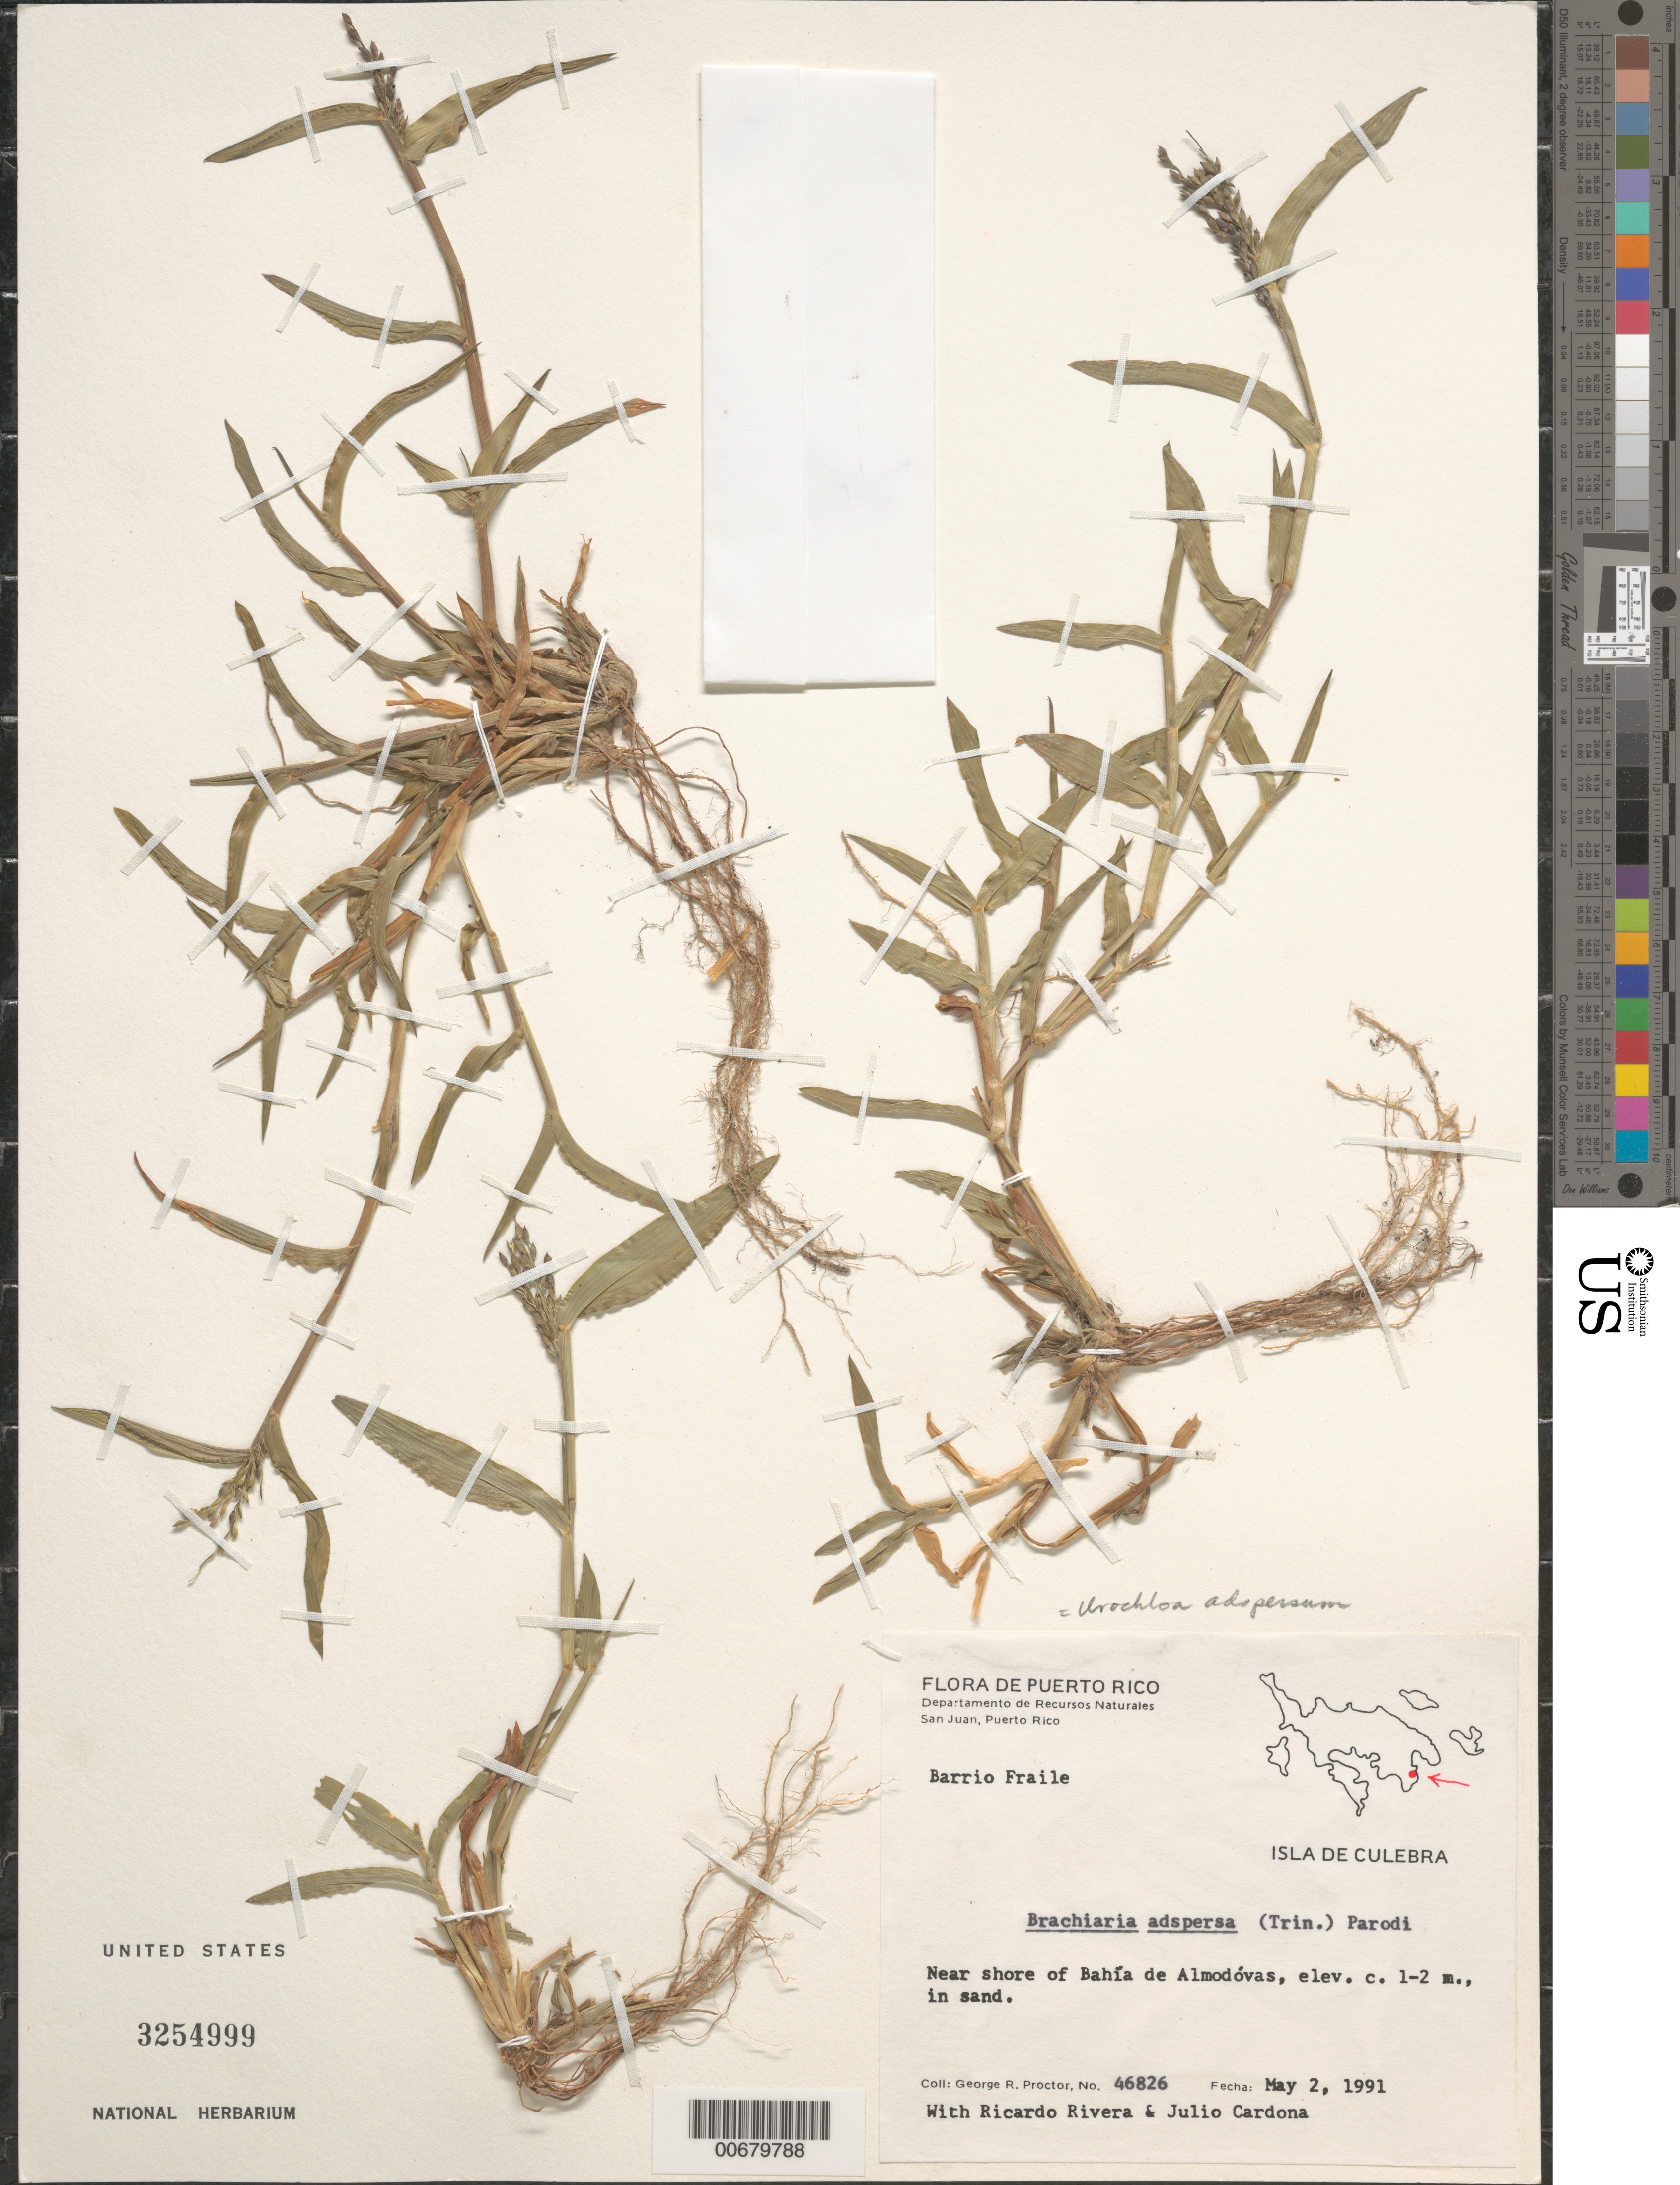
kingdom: Plantae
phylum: Tracheophyta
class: Liliopsida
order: Poales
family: Poaceae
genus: Urochloa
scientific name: Urochloa adspersa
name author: (Trin.) R.D. Webster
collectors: G. R. Proctor, R. Rivera & J. Cardona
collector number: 46826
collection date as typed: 02 May 1991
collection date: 1991-05-02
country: Puerto Rico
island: Culebra I.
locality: Barrio Fraile: near shore of Bahía de Almodóvas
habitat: Sand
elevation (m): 1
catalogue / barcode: US 3254999